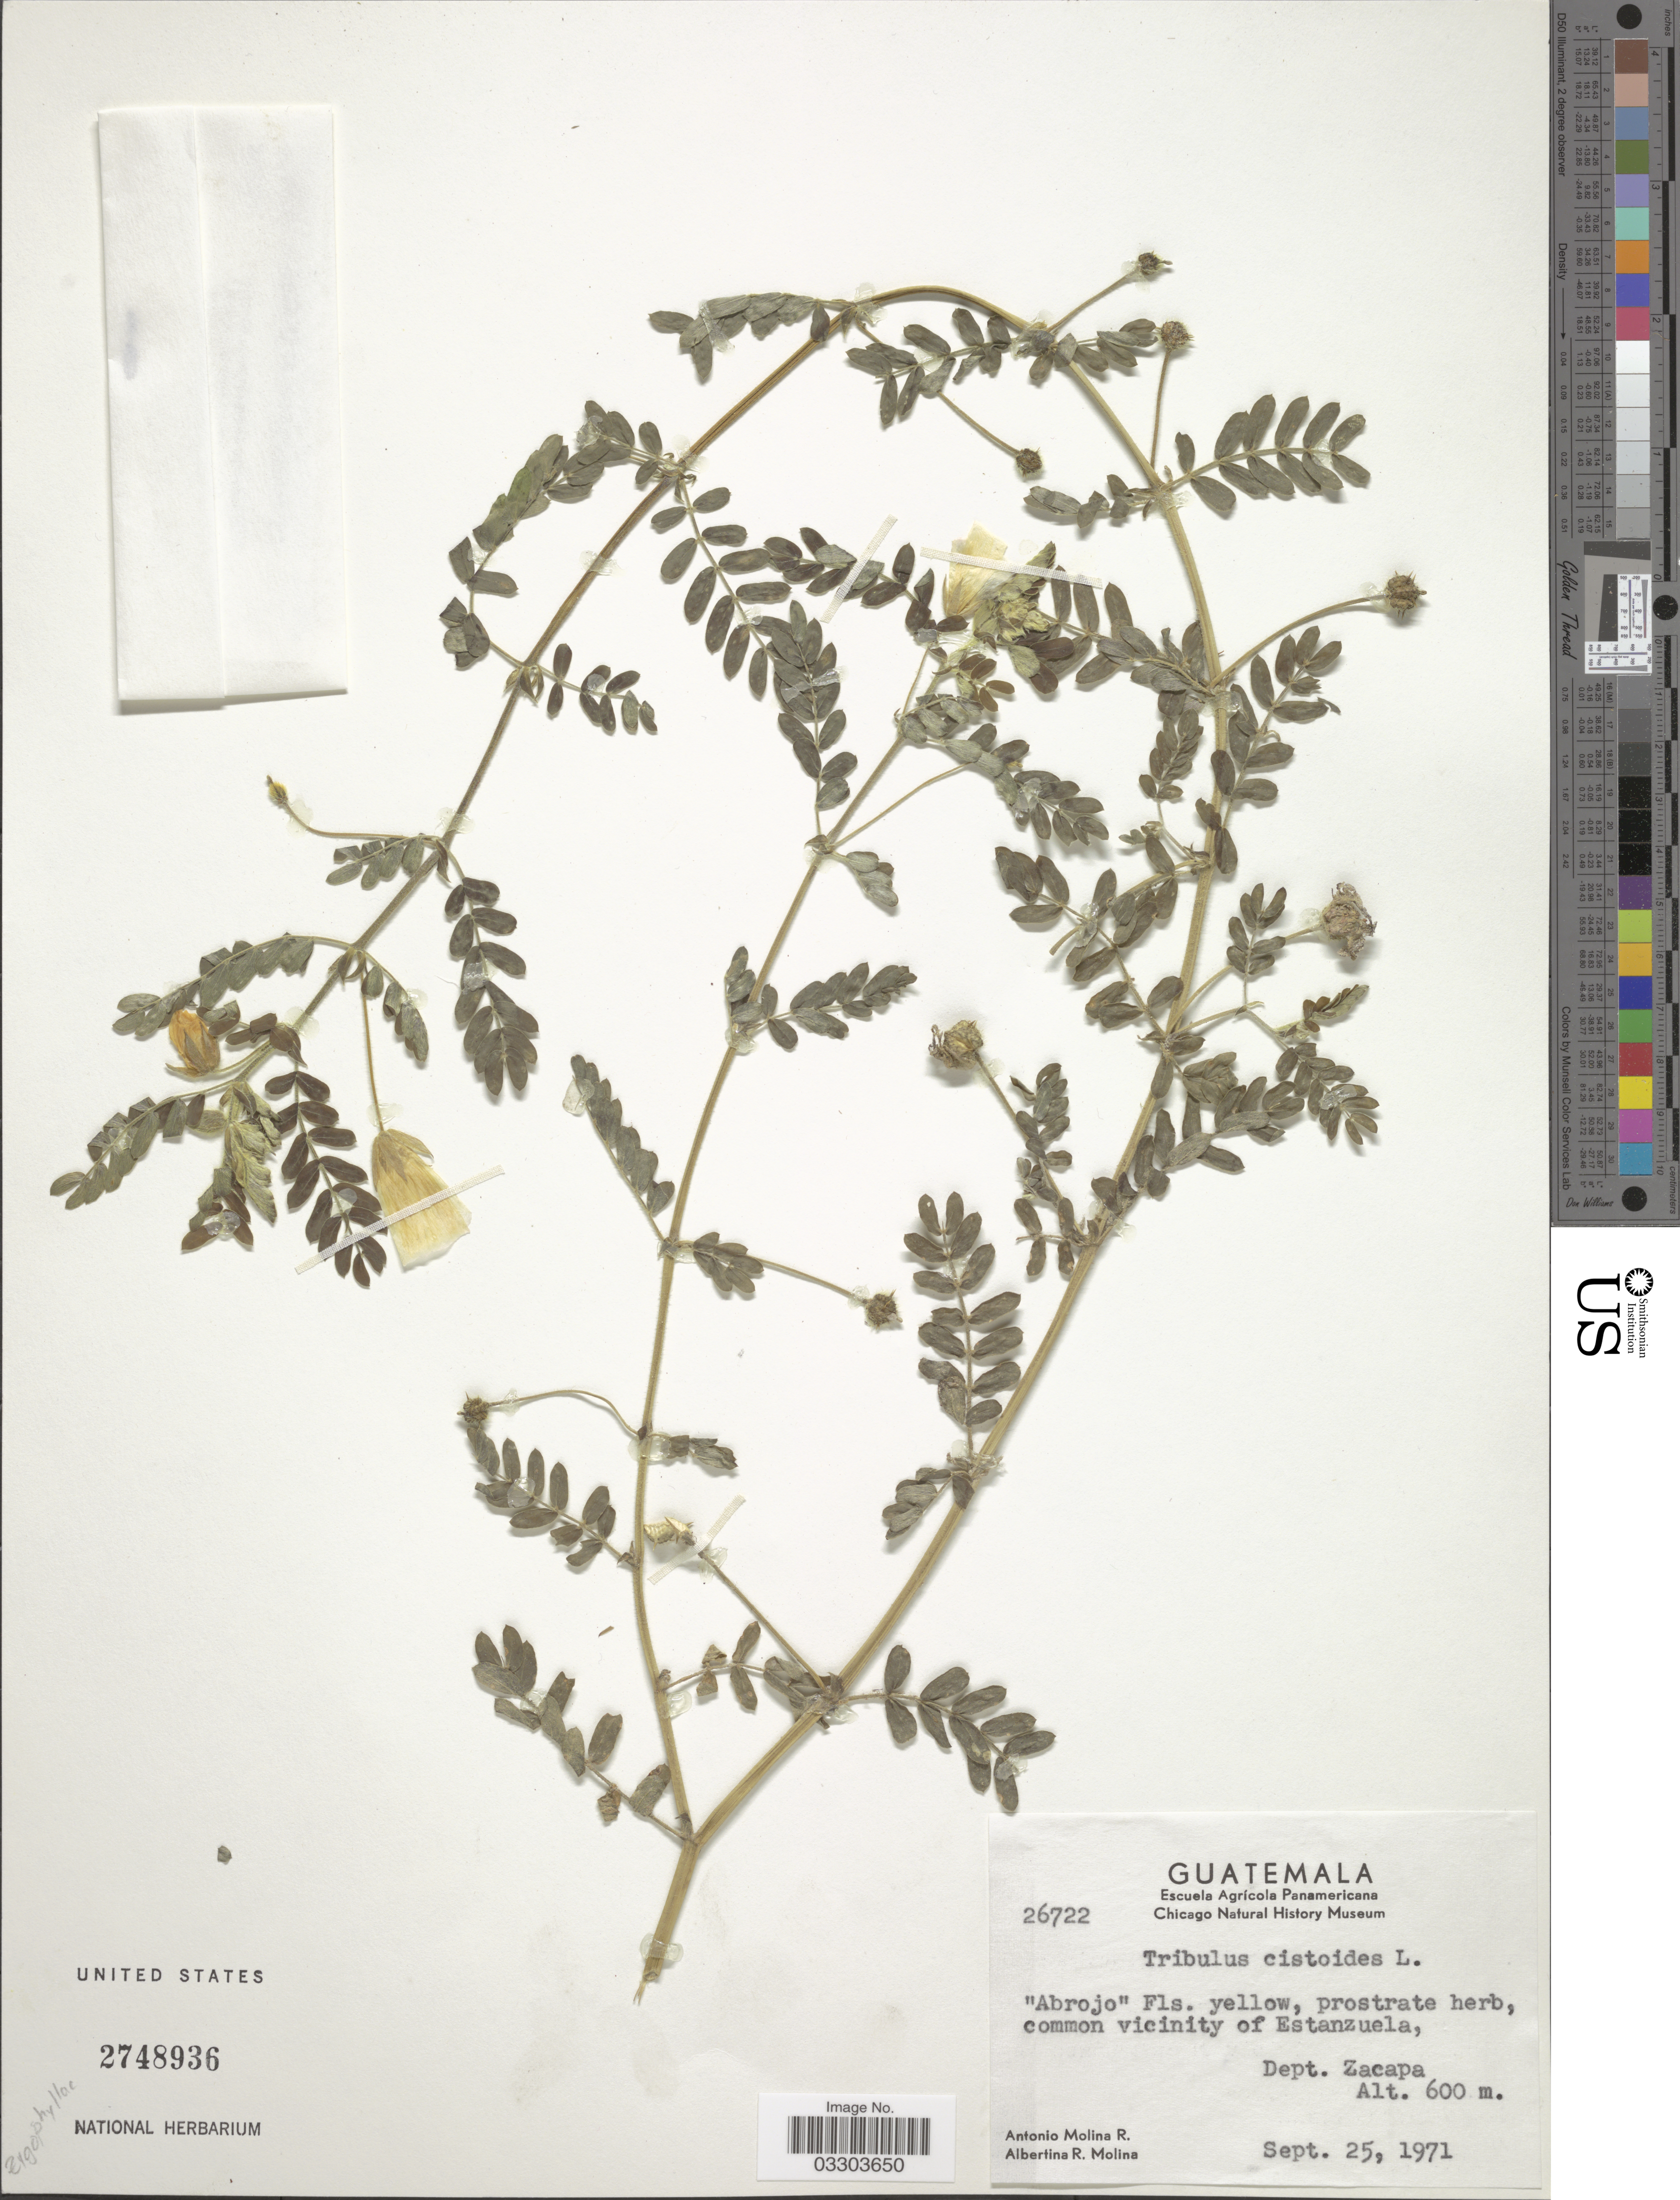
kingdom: Plantae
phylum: Tracheophyta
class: Magnoliopsida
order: Zygophyllales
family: Zygophyllaceae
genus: Tribulus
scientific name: Tribulus cistoides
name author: L.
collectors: A. Molina R. & A. R. Molina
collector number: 26722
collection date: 1971-09-25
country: Guatemala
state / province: Zacapa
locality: Vicinity of Estanzuela. Dept. Zacapa.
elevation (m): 600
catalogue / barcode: US 2748936